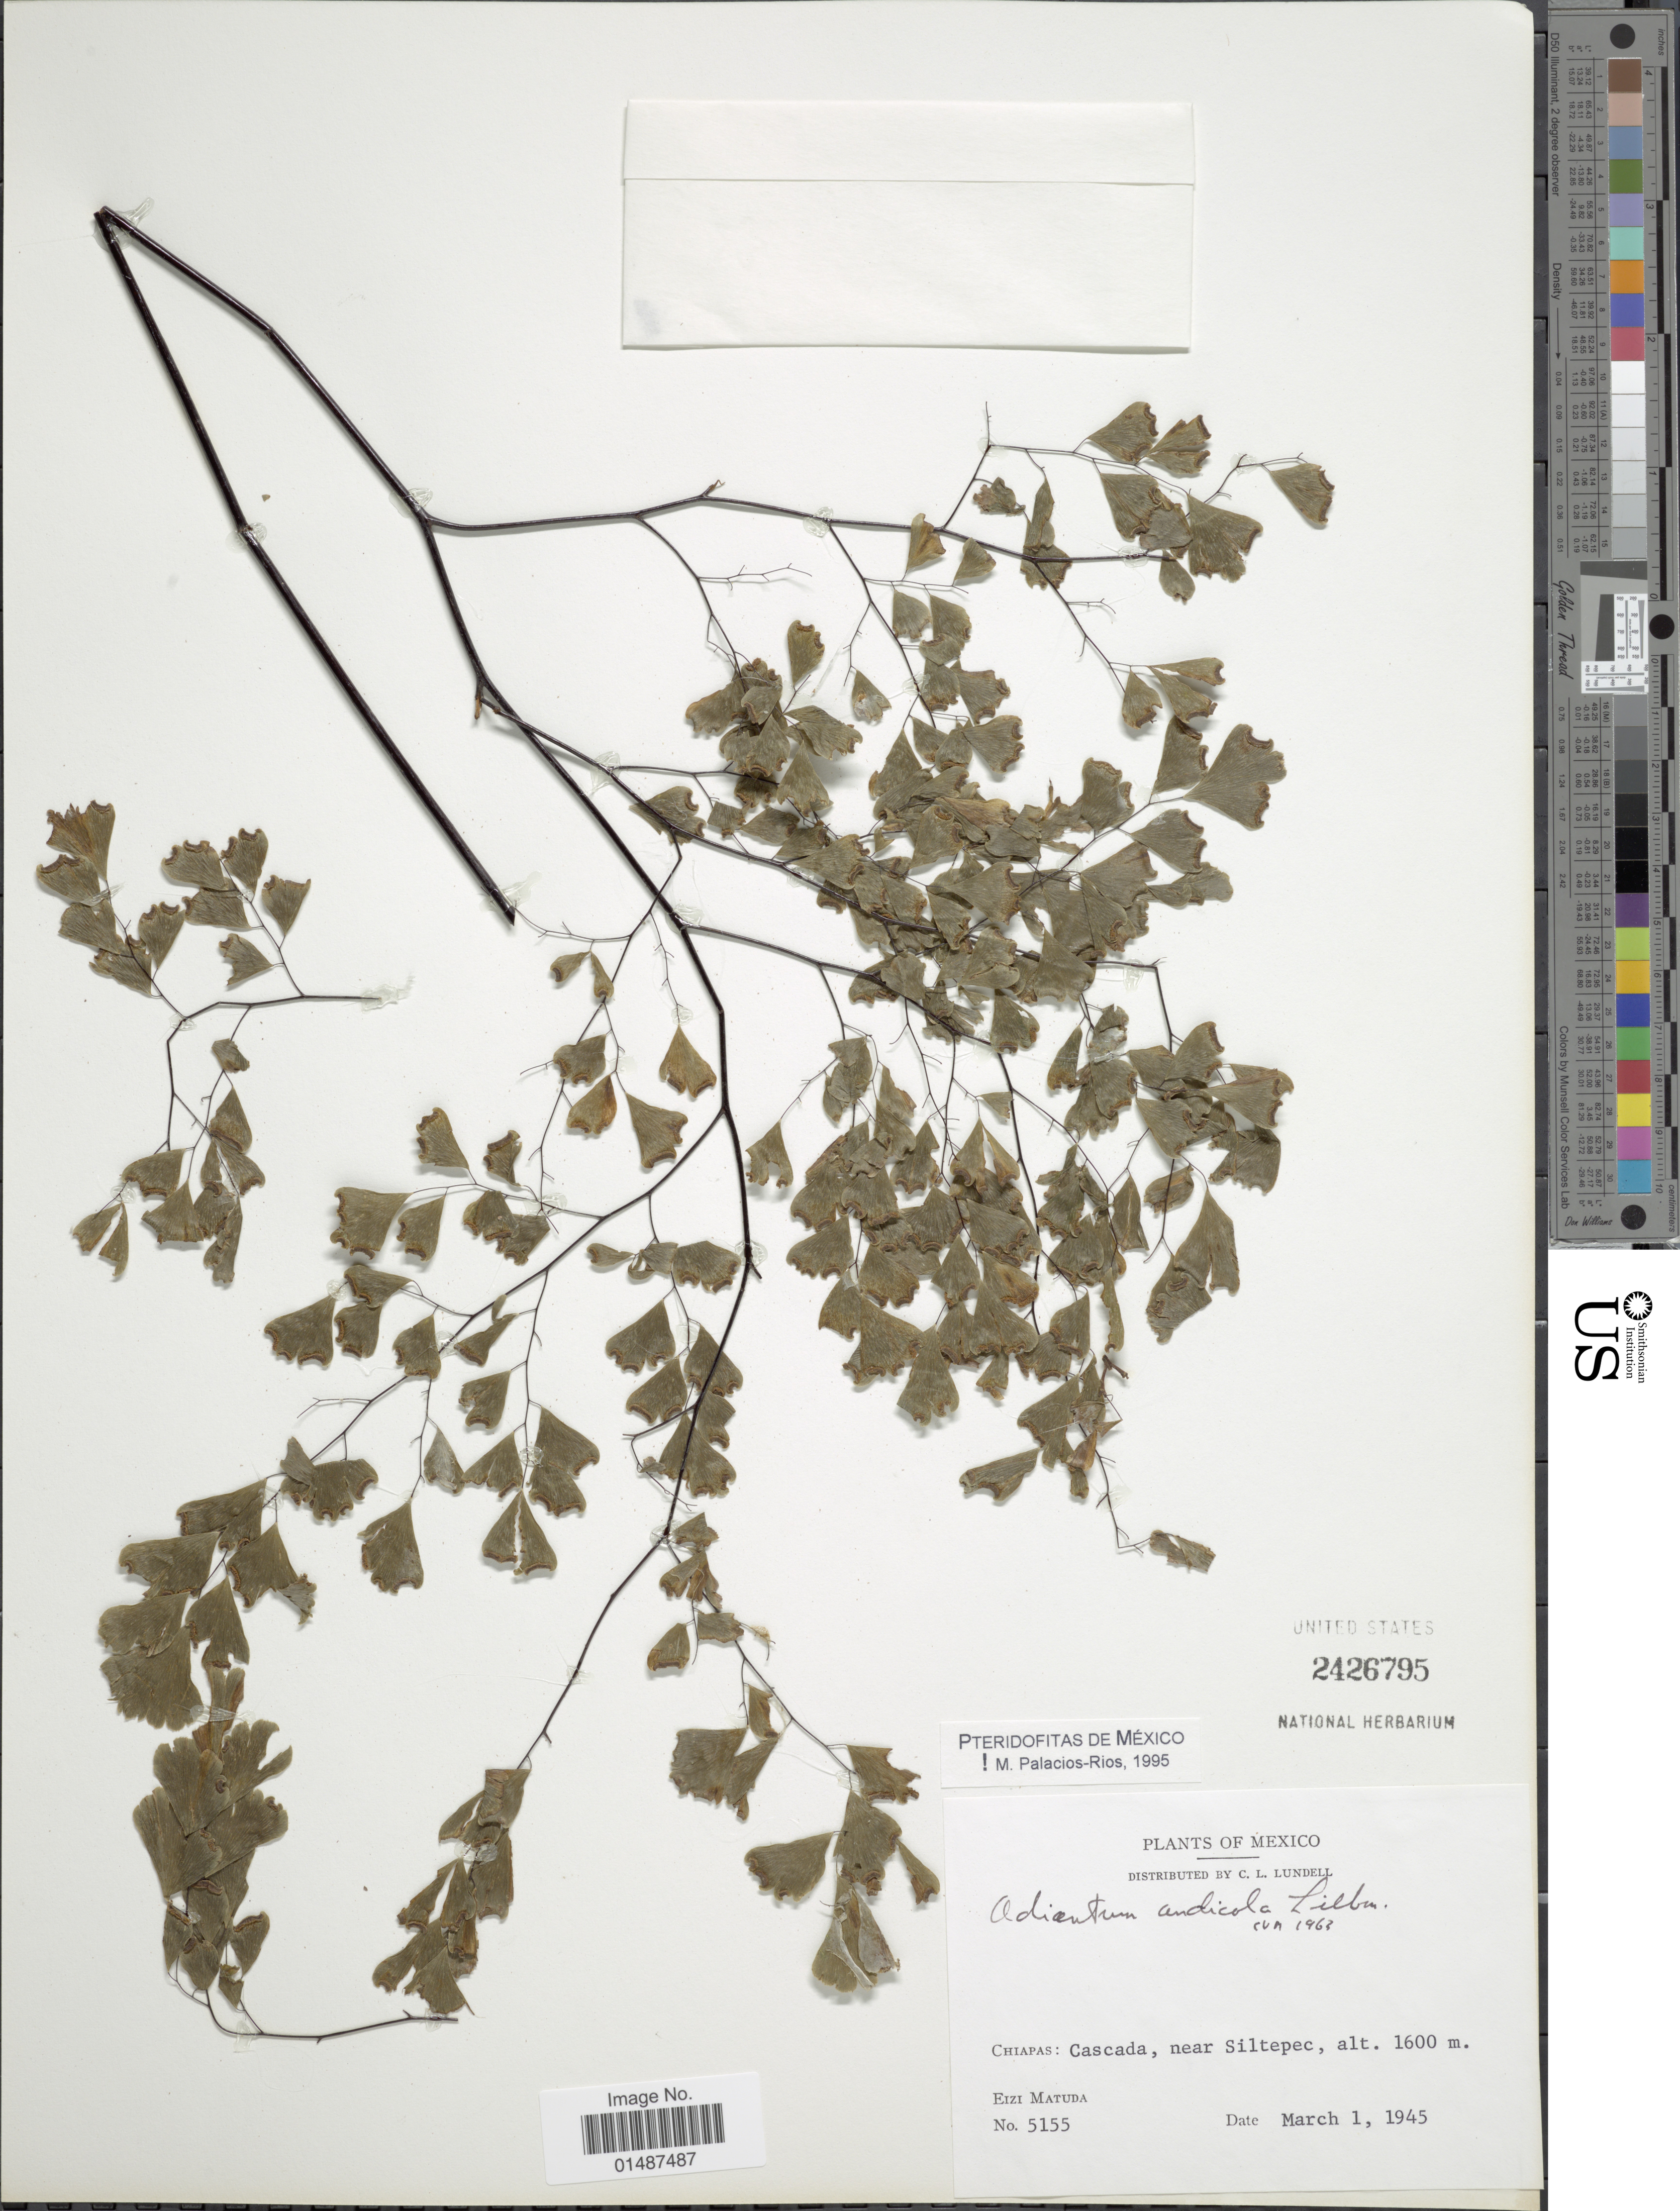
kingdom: Plantae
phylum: Tracheophyta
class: Polypodiopsida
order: Polypodiales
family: Pteridaceae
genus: Adiantum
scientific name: Adiantum andicola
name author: Liebm.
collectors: E. Matuda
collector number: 51555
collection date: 1945-03-01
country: Mexico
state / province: Chiapas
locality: Cascada, near Siltepec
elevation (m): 1600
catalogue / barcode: US 2426795